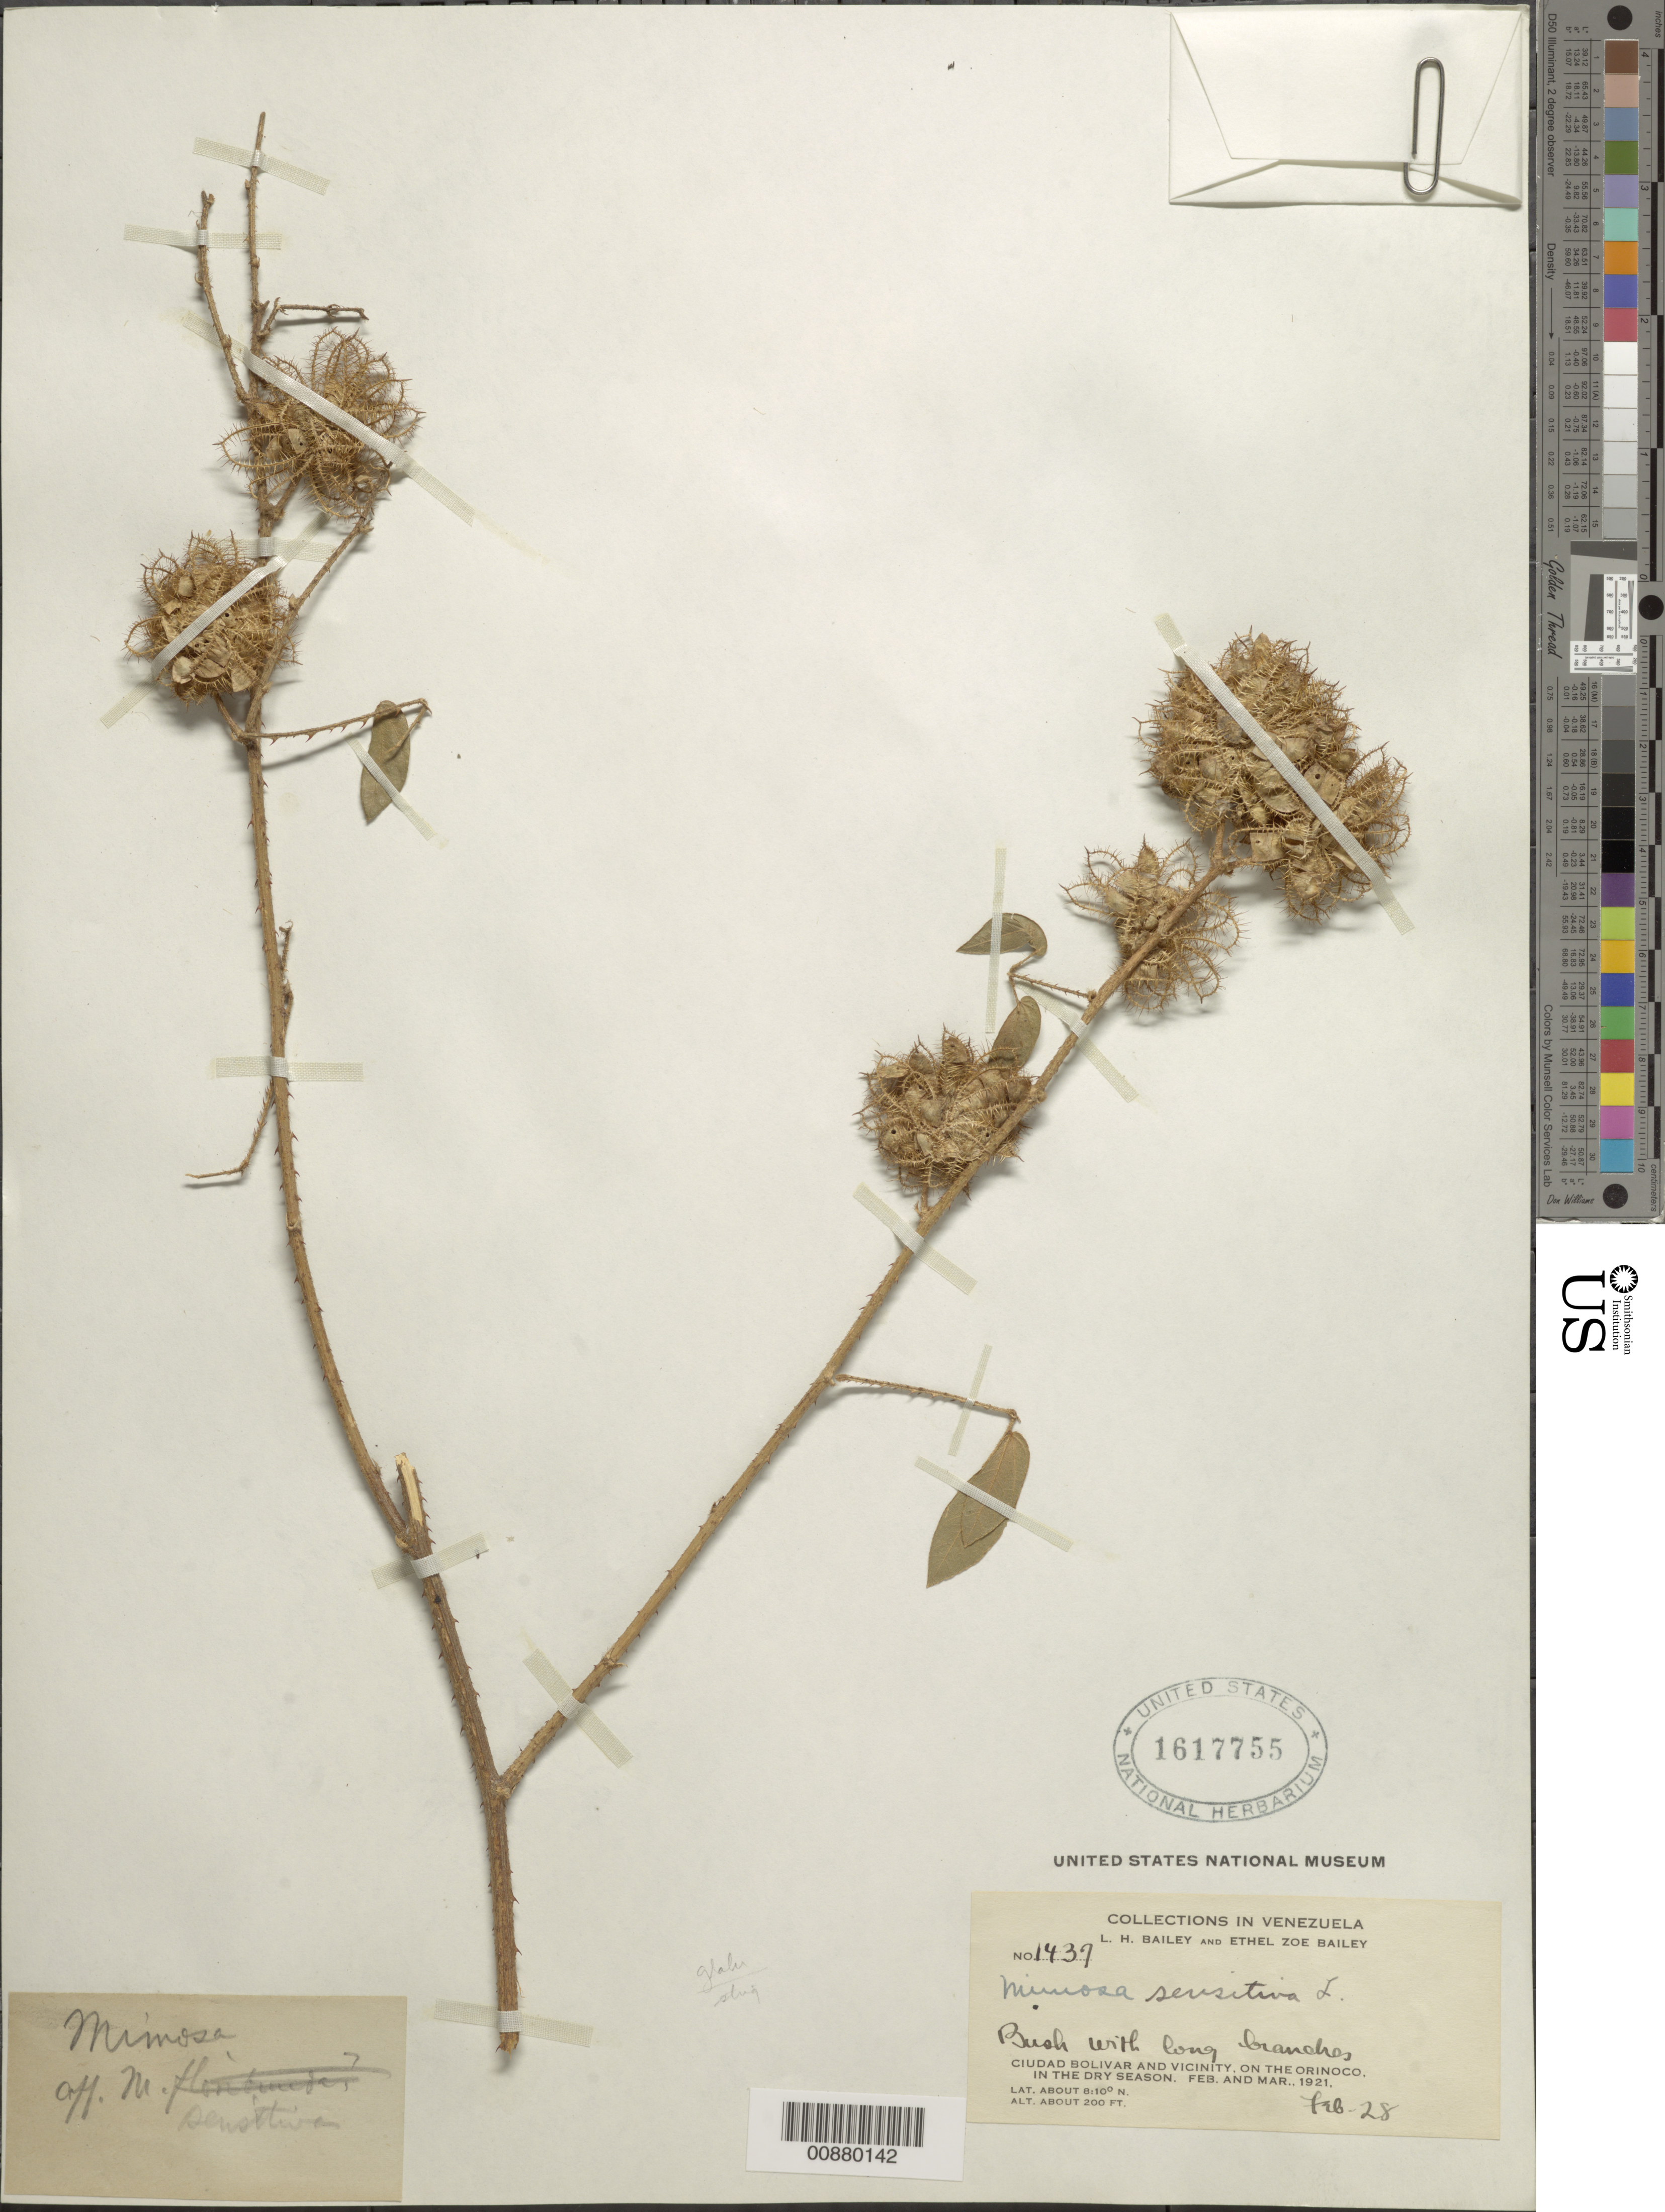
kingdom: Plantae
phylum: Tracheophyta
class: Magnoliopsida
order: Fabales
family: Fabaceae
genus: Mimosa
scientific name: Mimosa sensitiva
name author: G. Lodd.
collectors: L. H. Bailey & E. Z. Bailey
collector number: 1437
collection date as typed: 28-Feb-21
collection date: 1921-02-28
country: Venezuela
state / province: Bolívar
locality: Ciudad Bolívar and vicinity, Orinoco R.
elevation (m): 61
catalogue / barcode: US 1617755